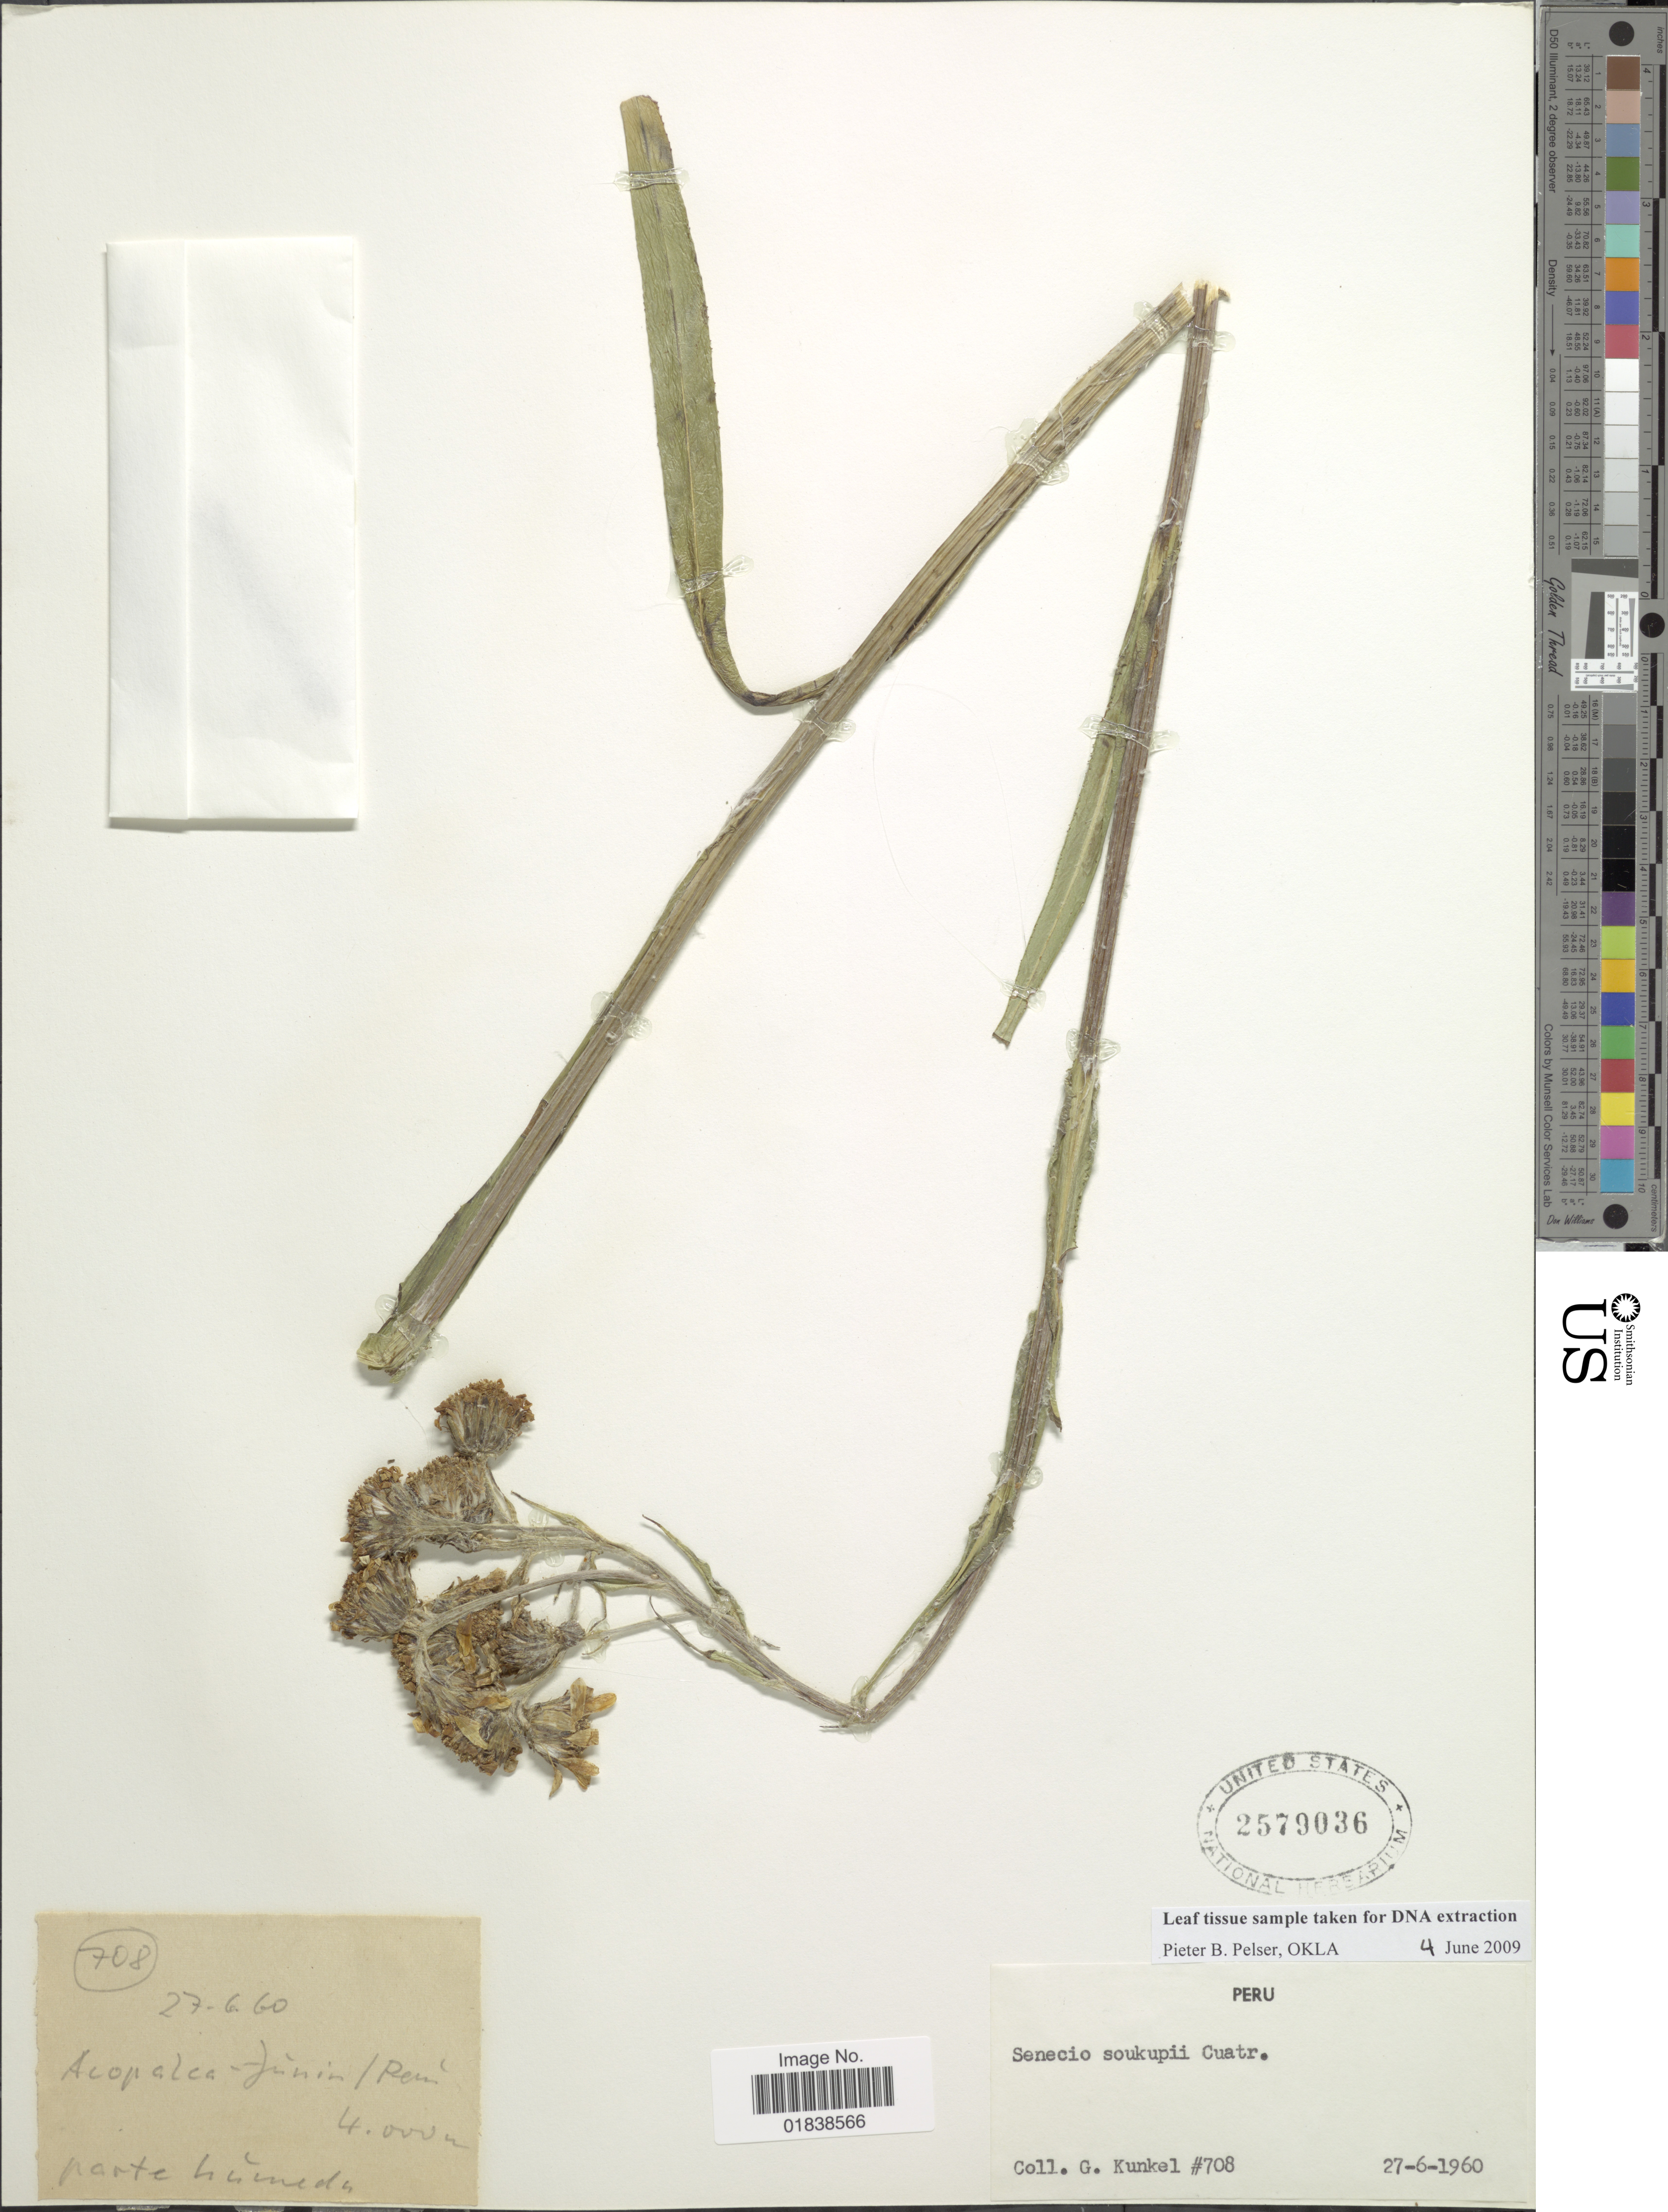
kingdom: Plantae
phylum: Tracheophyta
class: Magnoliopsida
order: Asterales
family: Asteraceae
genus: Senecio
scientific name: Senecio soukupii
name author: Cuatrec.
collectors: G. Kunkel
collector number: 708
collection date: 1960-06-27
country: Peru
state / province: Junín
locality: Acopalca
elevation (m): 4000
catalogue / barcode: US 2579036